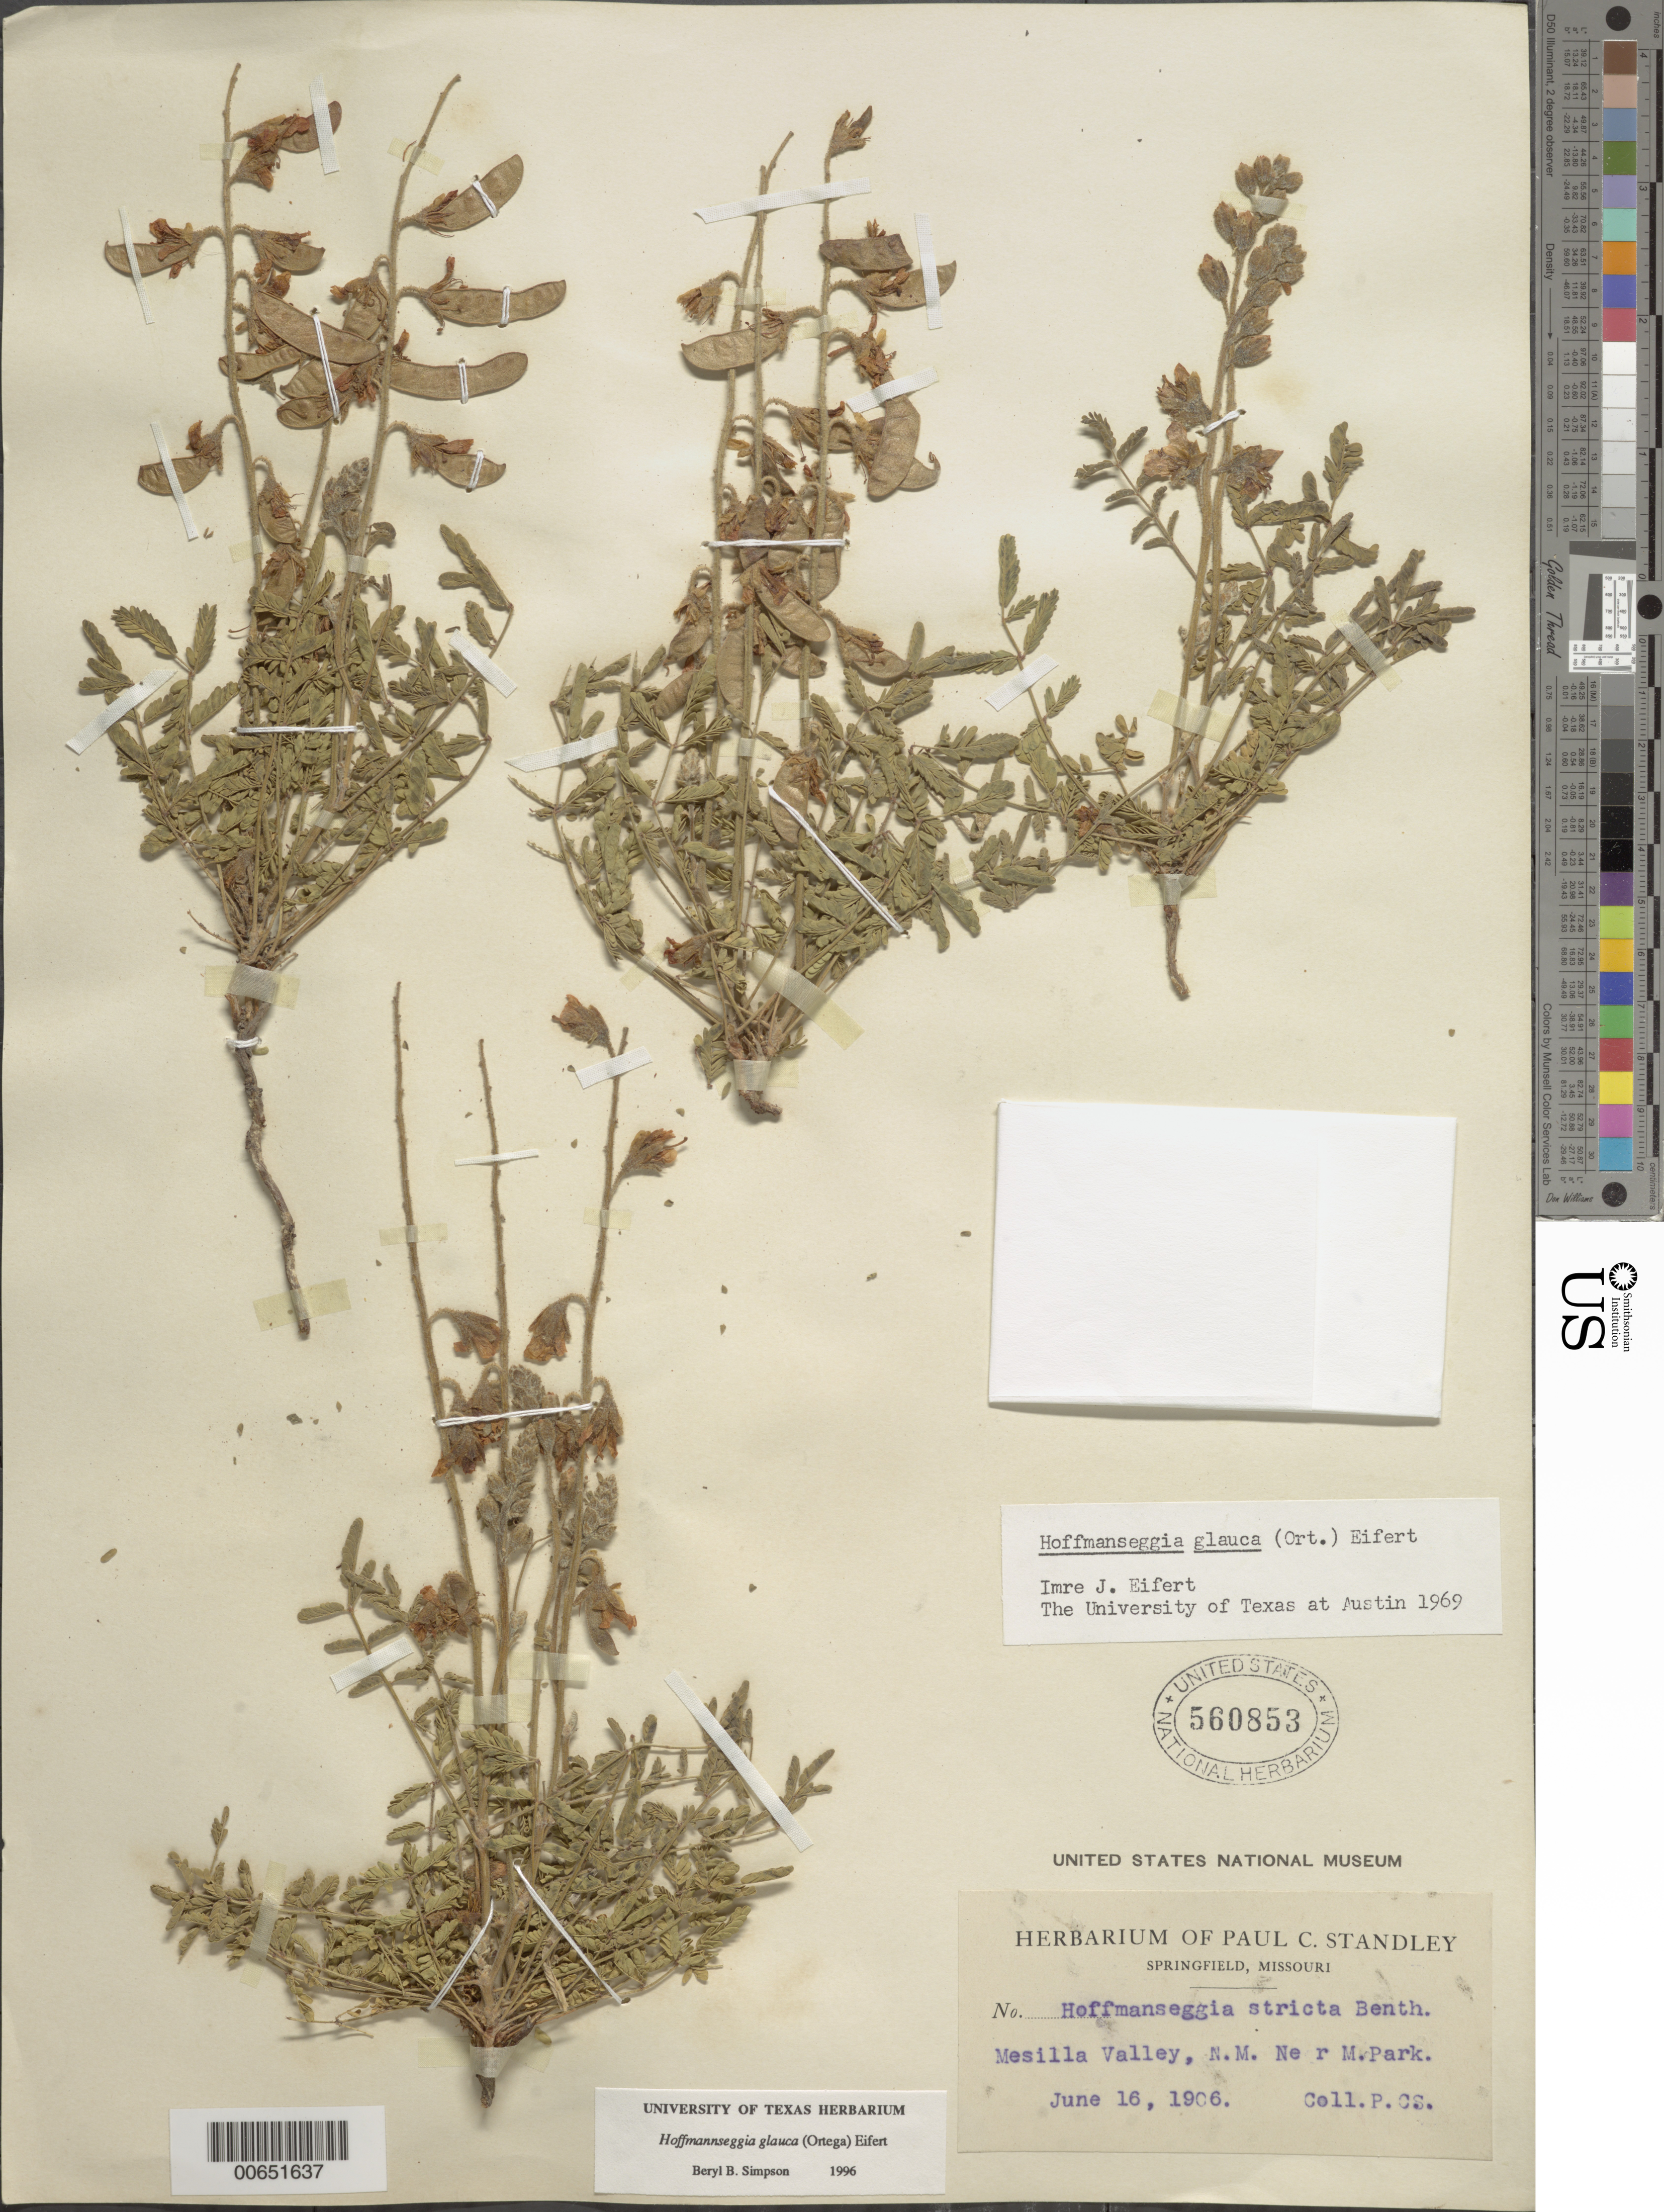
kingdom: Plantae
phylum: Tracheophyta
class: Magnoliopsida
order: Fabales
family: Fabaceae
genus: Hoffmannseggia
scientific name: Hoffmannseggia glauca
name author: (Ortega) Eifert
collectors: P. C. Standley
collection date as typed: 16 Jun 1906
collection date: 1906-06-16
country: United States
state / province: New Mexico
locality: Mesilla Valley, near M. Park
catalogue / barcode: US 560853